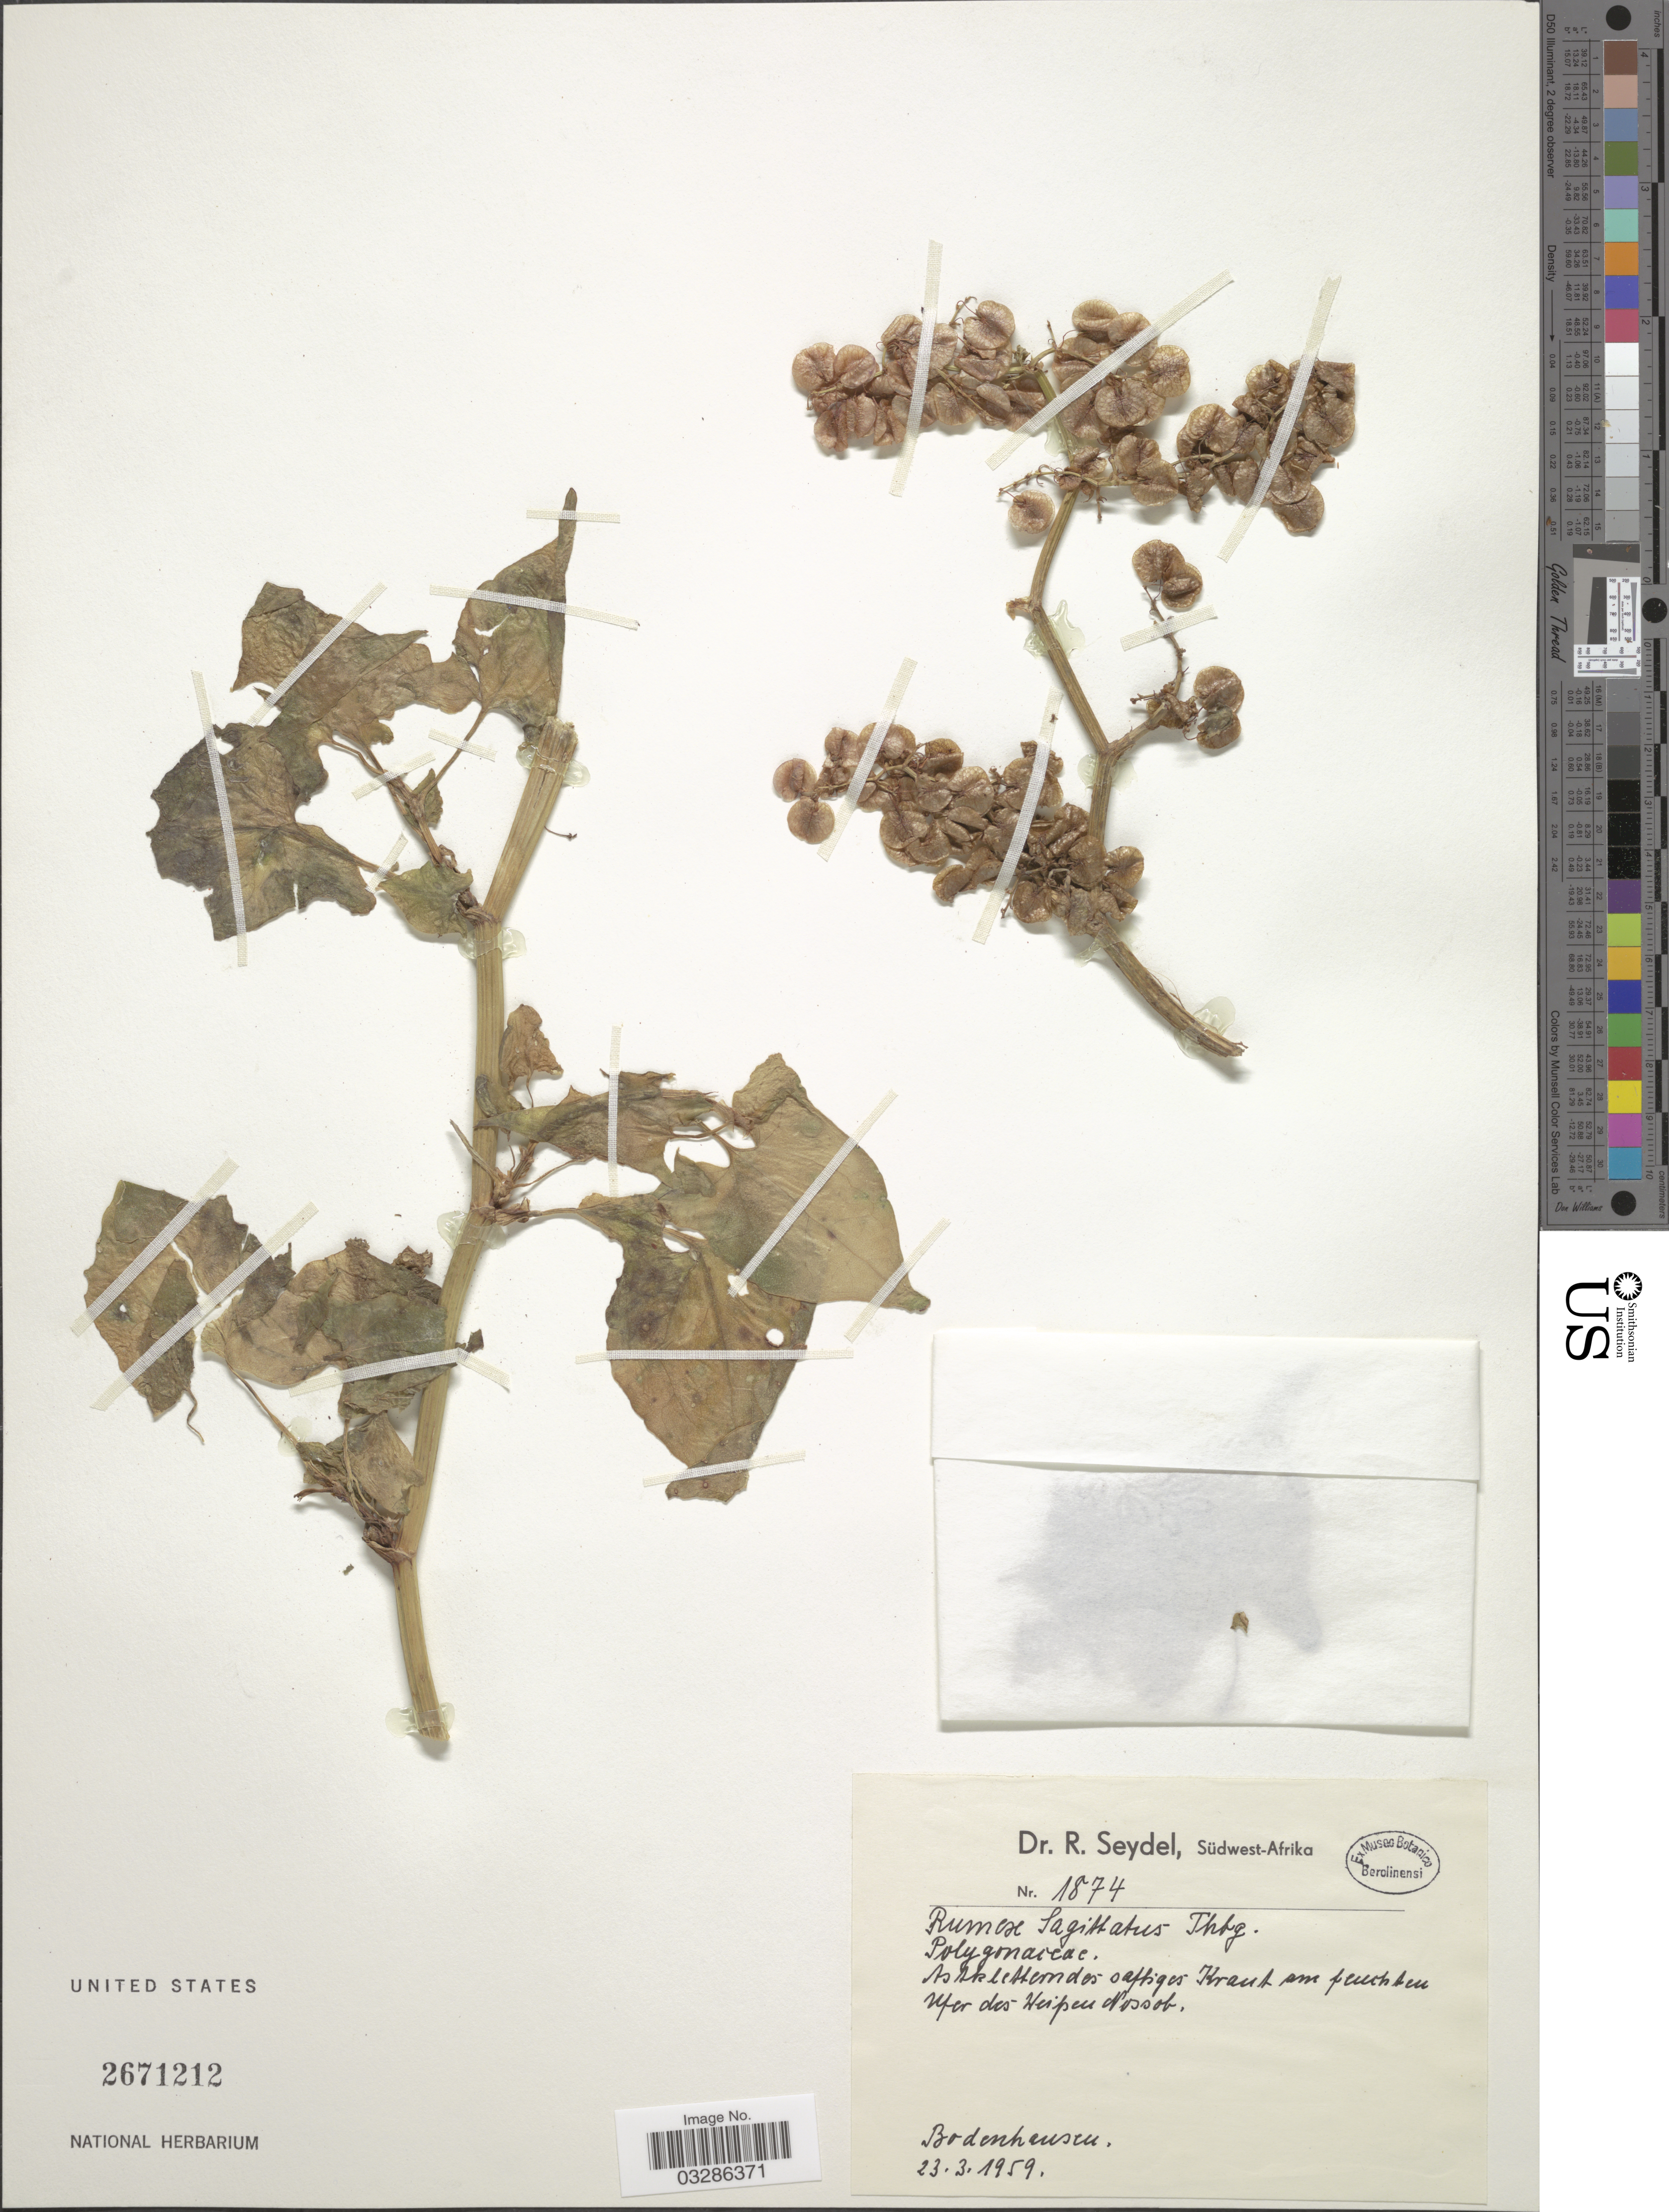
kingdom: Plantae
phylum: Tracheophyta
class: Magnoliopsida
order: Caryophyllales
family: Polygonaceae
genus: Rumex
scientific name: Rumex sagittatus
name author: Thunb.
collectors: R. Seydel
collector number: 1874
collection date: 1959-03-23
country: Namibia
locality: Südwest-Afrika. Bodenhausen.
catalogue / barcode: US 2671212